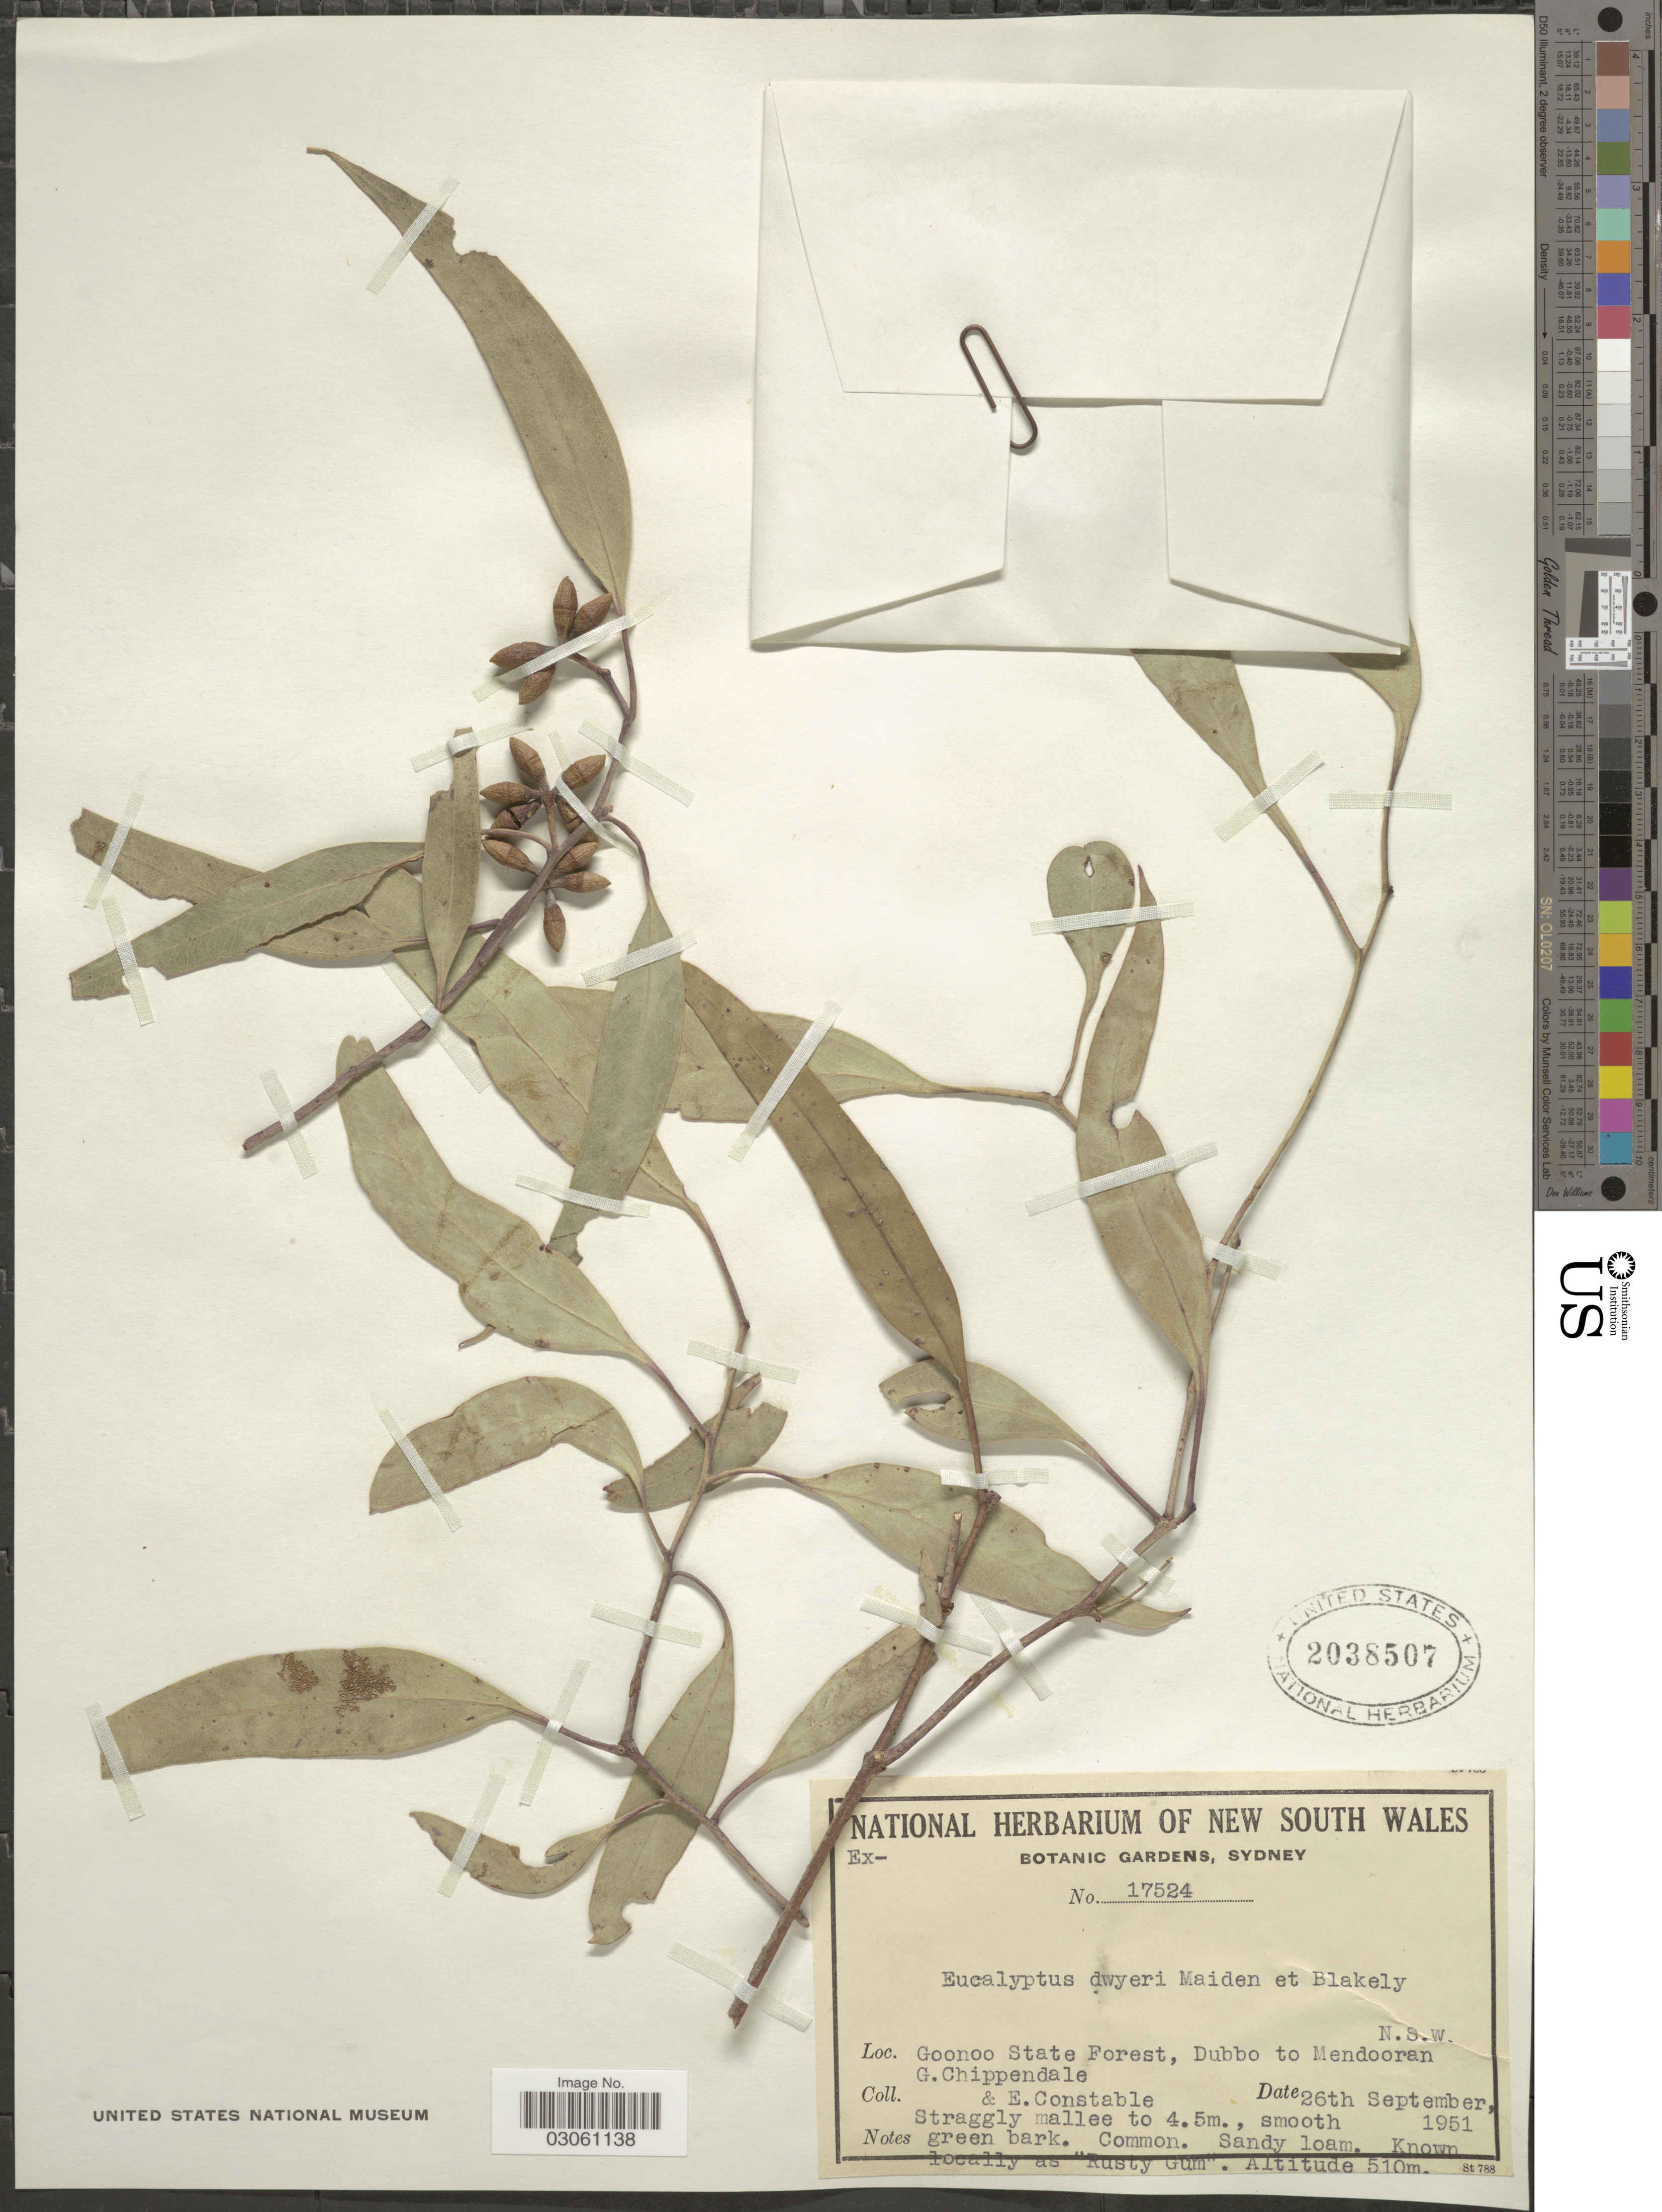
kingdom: Plantae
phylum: Tracheophyta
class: Magnoliopsida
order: Myrtales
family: Myrtaceae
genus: Eucalyptus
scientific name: Eucalyptus dwyeri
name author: Maiden & Blakely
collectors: G. Chippendale & E. F. Constable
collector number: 17524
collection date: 1951-09-26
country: Australia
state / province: New South Wales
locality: Goonoo State Forest, Dubbo to Mendooran.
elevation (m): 510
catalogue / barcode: US 2038507